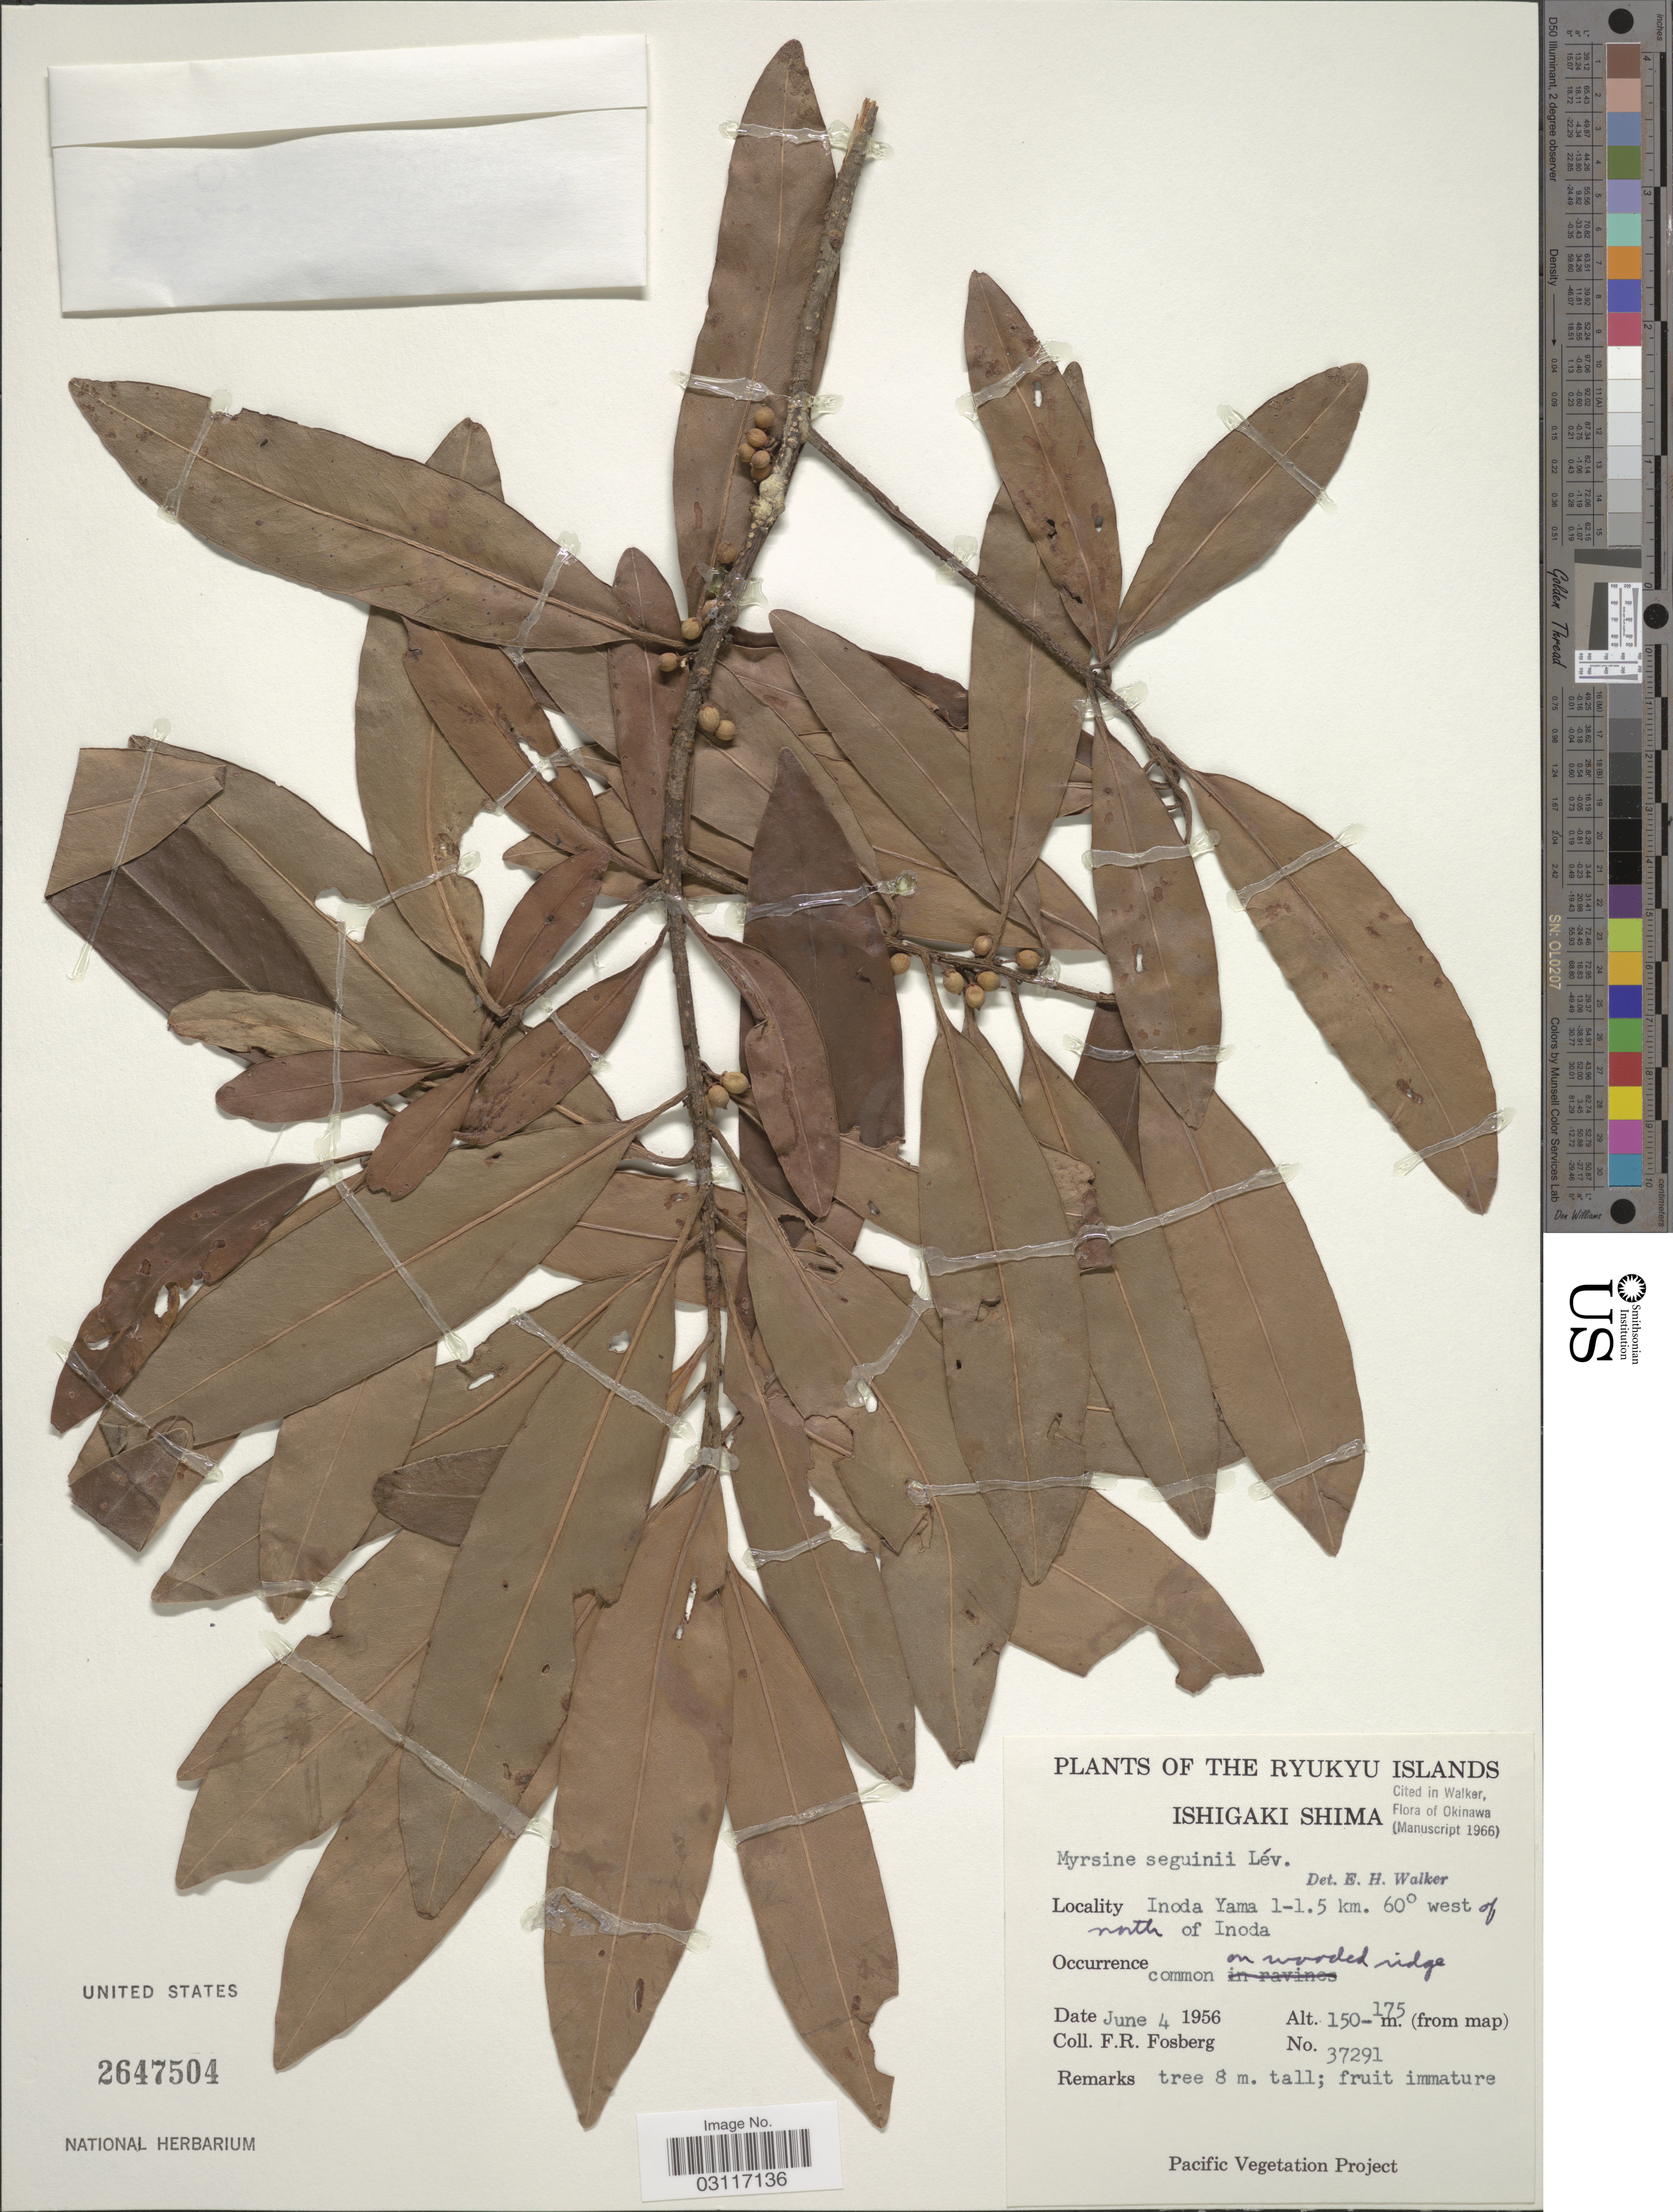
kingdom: Plantae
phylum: Tracheophyta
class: Magnoliopsida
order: Ericales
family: Primulaceae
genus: Myrsine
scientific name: Myrsine seguinii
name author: H. Lév.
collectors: F. R. Fosberg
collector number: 37291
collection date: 1956-06-04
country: Japan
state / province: Okinawa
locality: Ryukyu Islands. Ishigaki Shima. Inoda Yama 1-1.5 km. 60° west of north of Inoda.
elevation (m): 150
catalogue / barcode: US 2647504